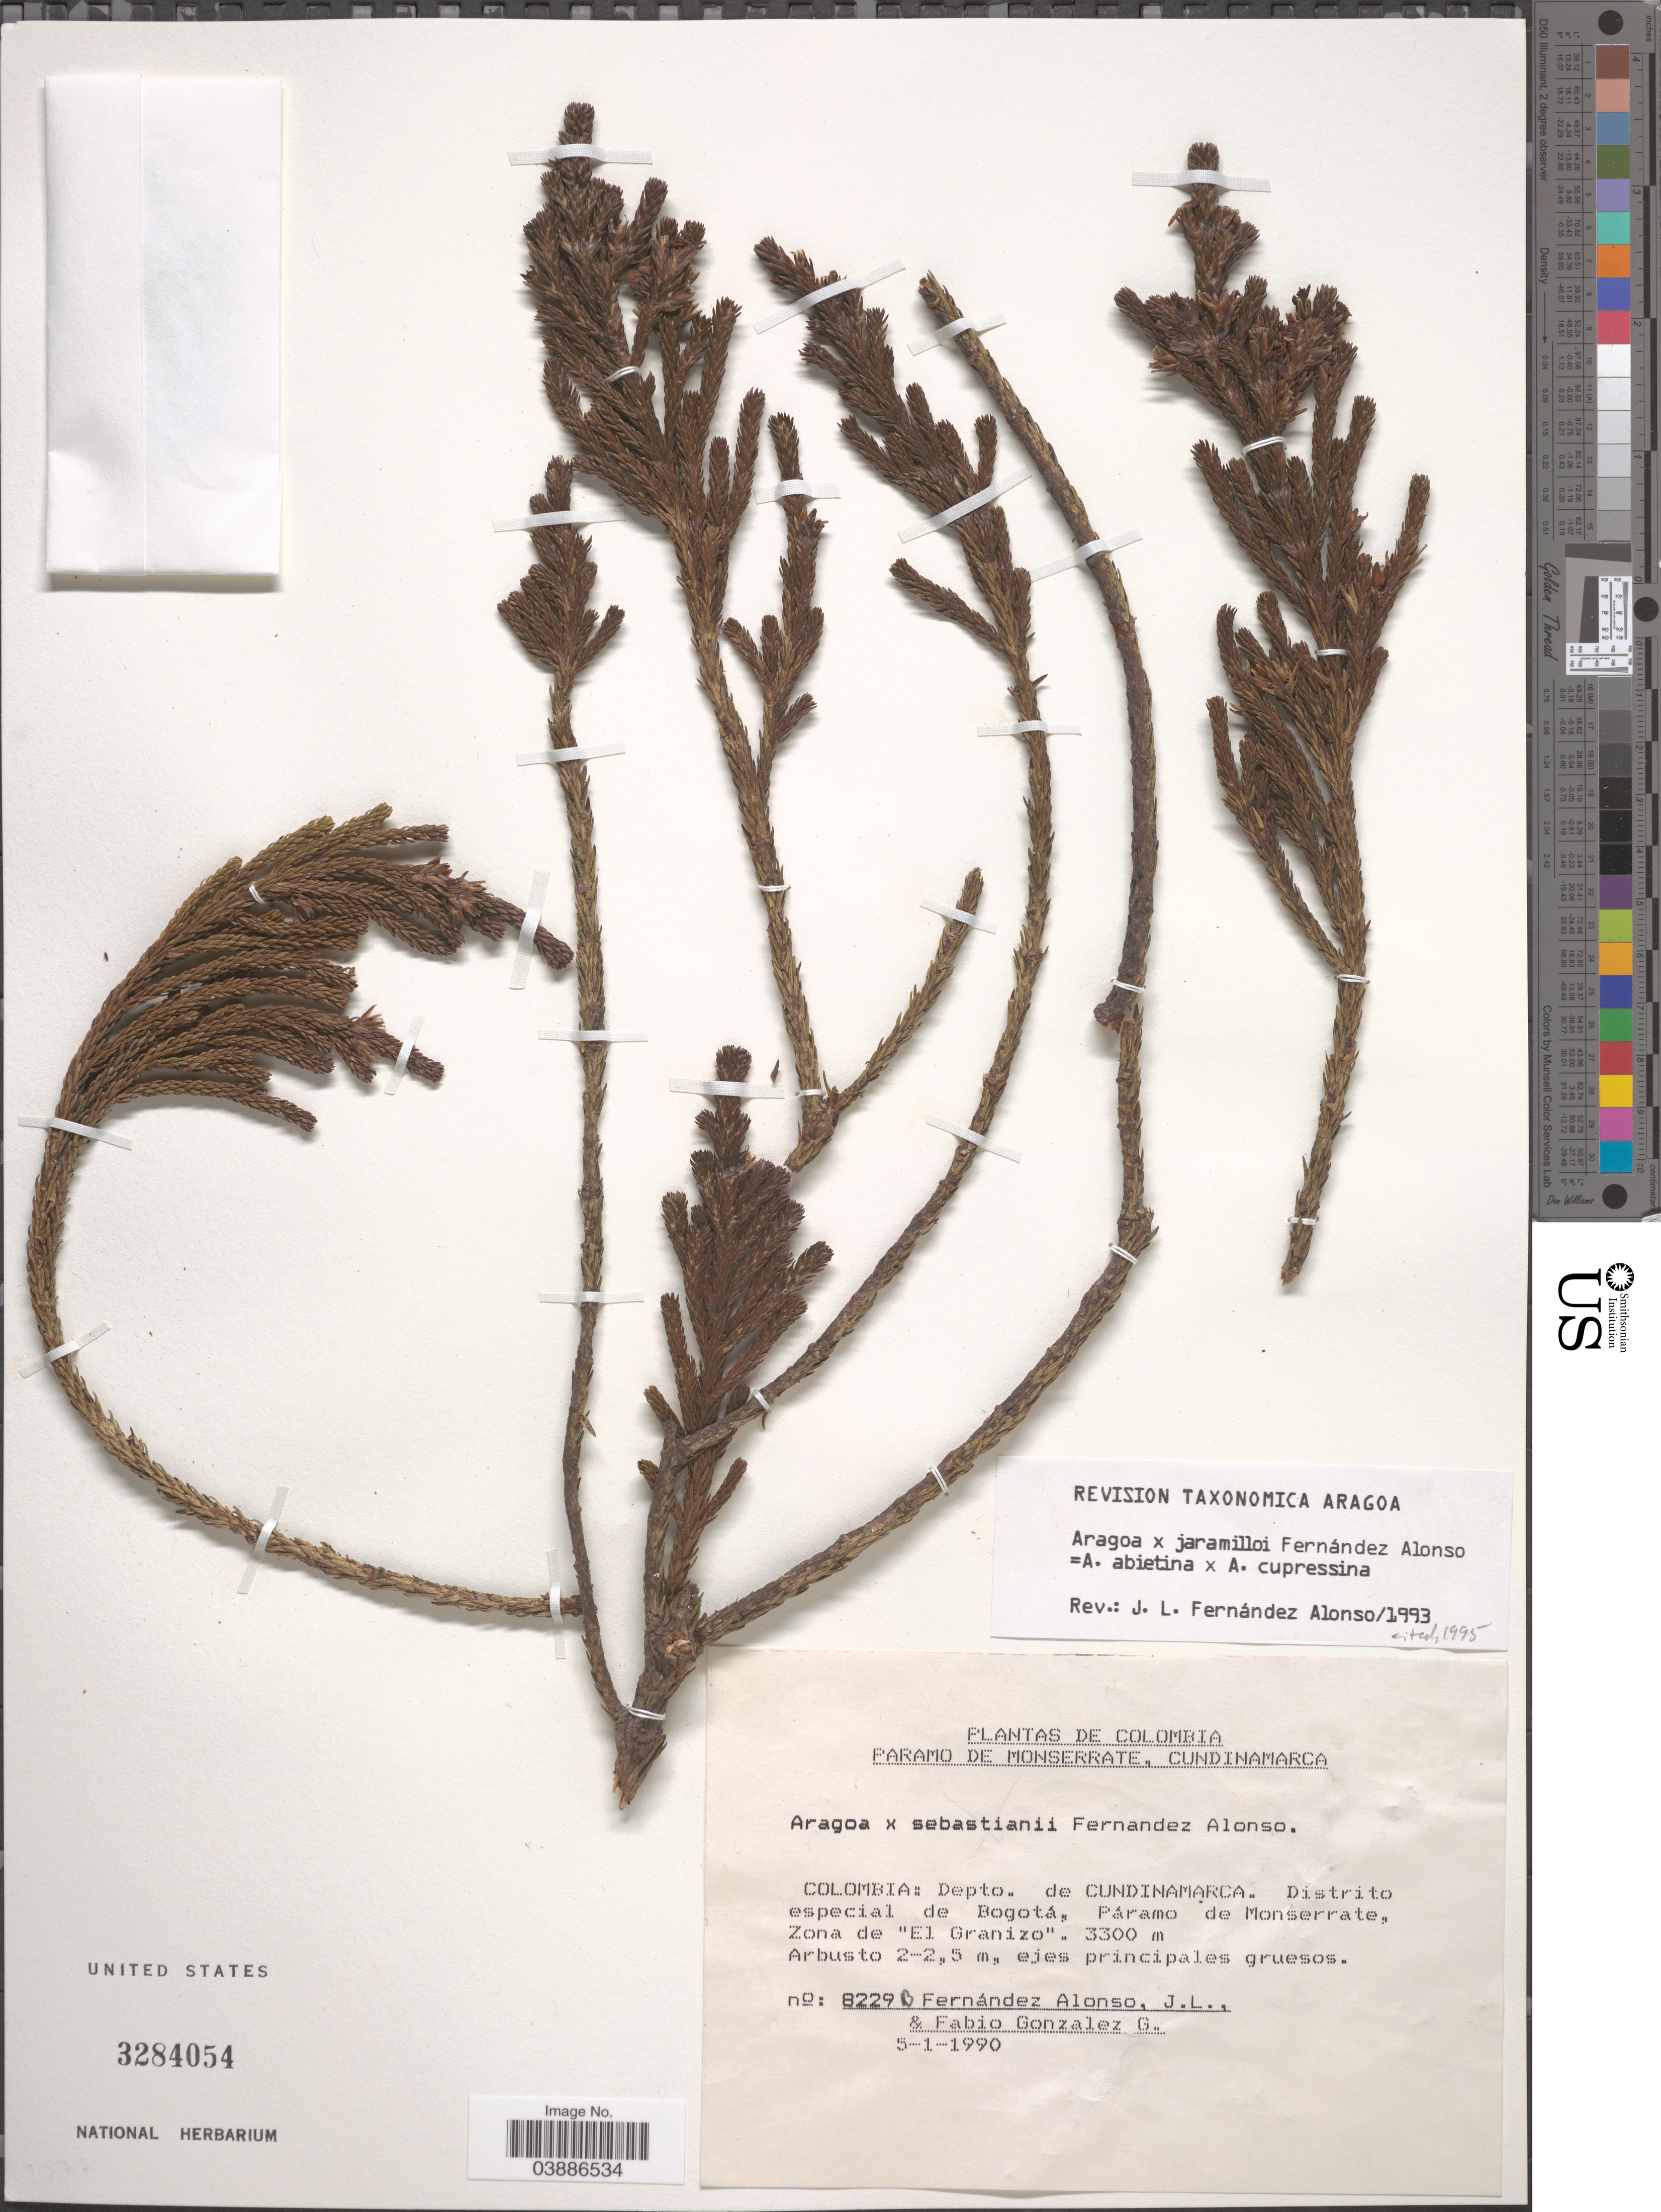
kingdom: Plantae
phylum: Tracheophyta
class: Magnoliopsida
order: Lamiales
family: Plantaginaceae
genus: Aragoa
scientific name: Aragoa x jaramilloi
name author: Fern. Alonso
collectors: J. Fernandez-Alonso & F. Gonzalez G.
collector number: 8229B?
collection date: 1990-01-05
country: Colombia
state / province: Cundinamarca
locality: Paramo de Monserrate. Depto. de Cundinamarca. Distrito especial de Bogotá, Páramo de Monserrate, Zona de 'El Granizo'.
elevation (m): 3300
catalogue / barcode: US 3284054